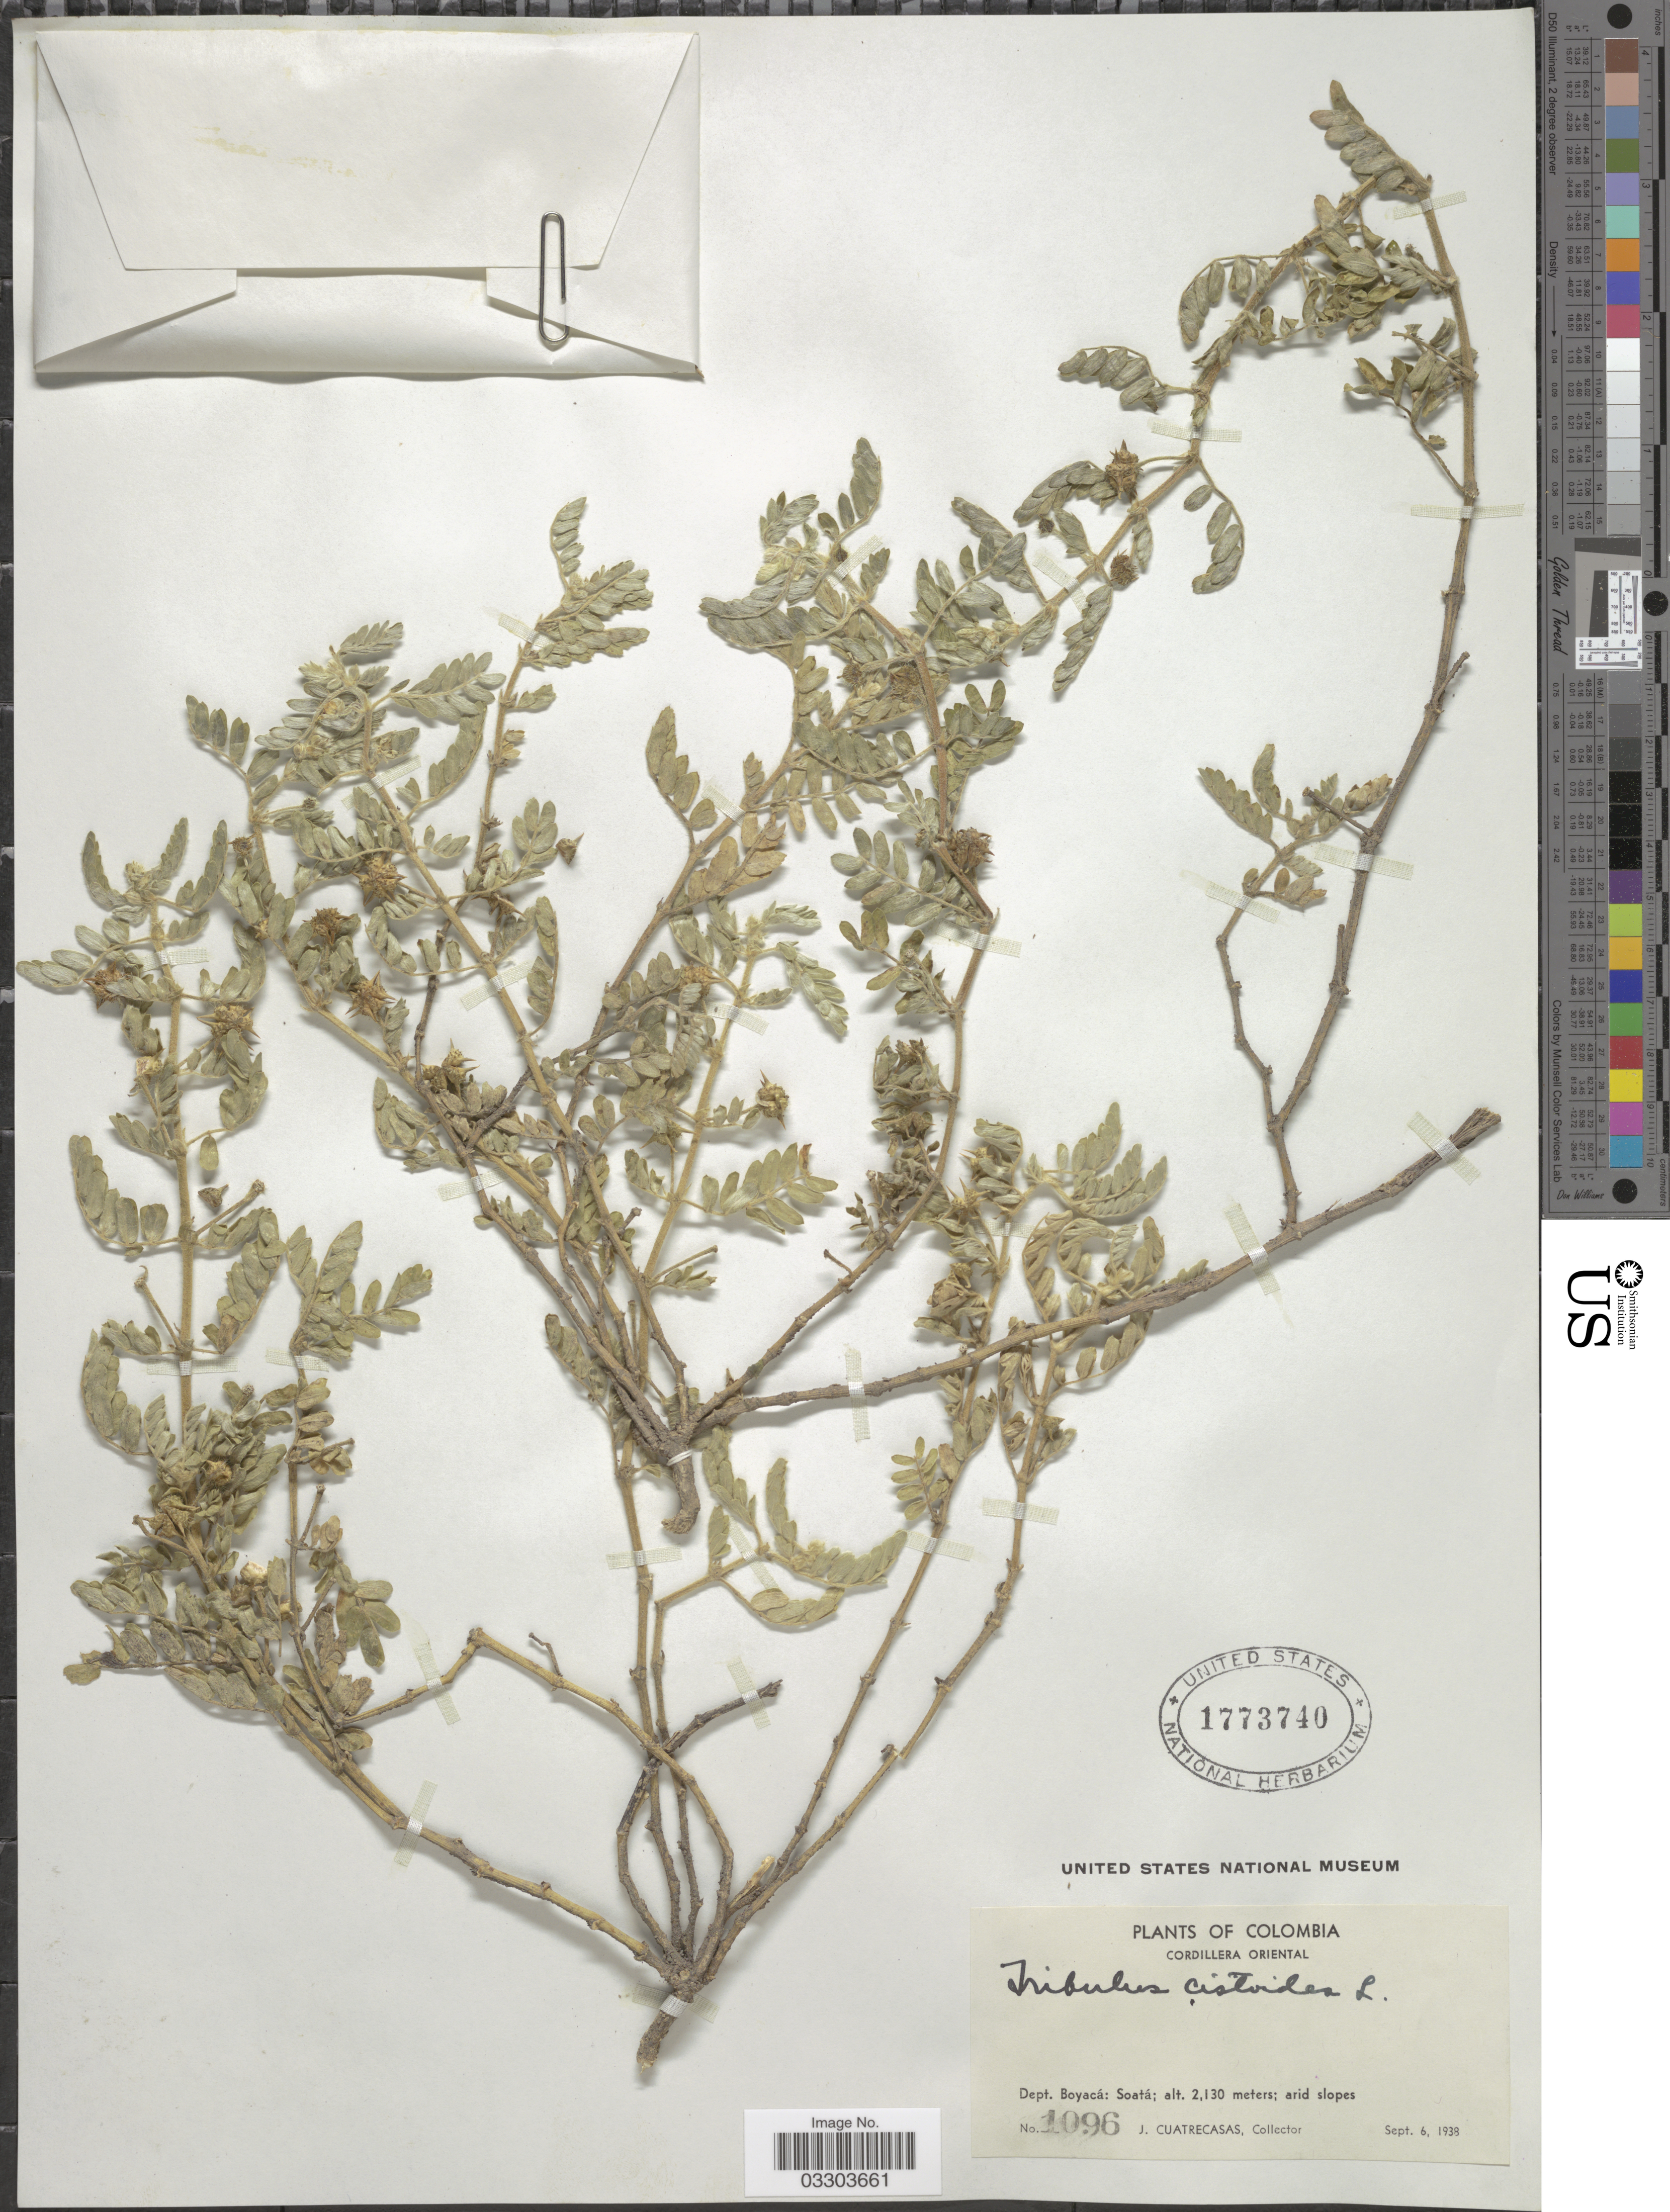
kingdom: Plantae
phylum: Tracheophyta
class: Magnoliopsida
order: Zygophyllales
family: Zygophyllaceae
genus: Tribulus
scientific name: Tribulus cistoides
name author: L.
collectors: J. Cuatrecasas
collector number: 1096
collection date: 1938-09-06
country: Colombia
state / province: Boyacá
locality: Cordillera Oriental. Dept. Boyacá: Soatá.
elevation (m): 2130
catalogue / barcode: US 1773740